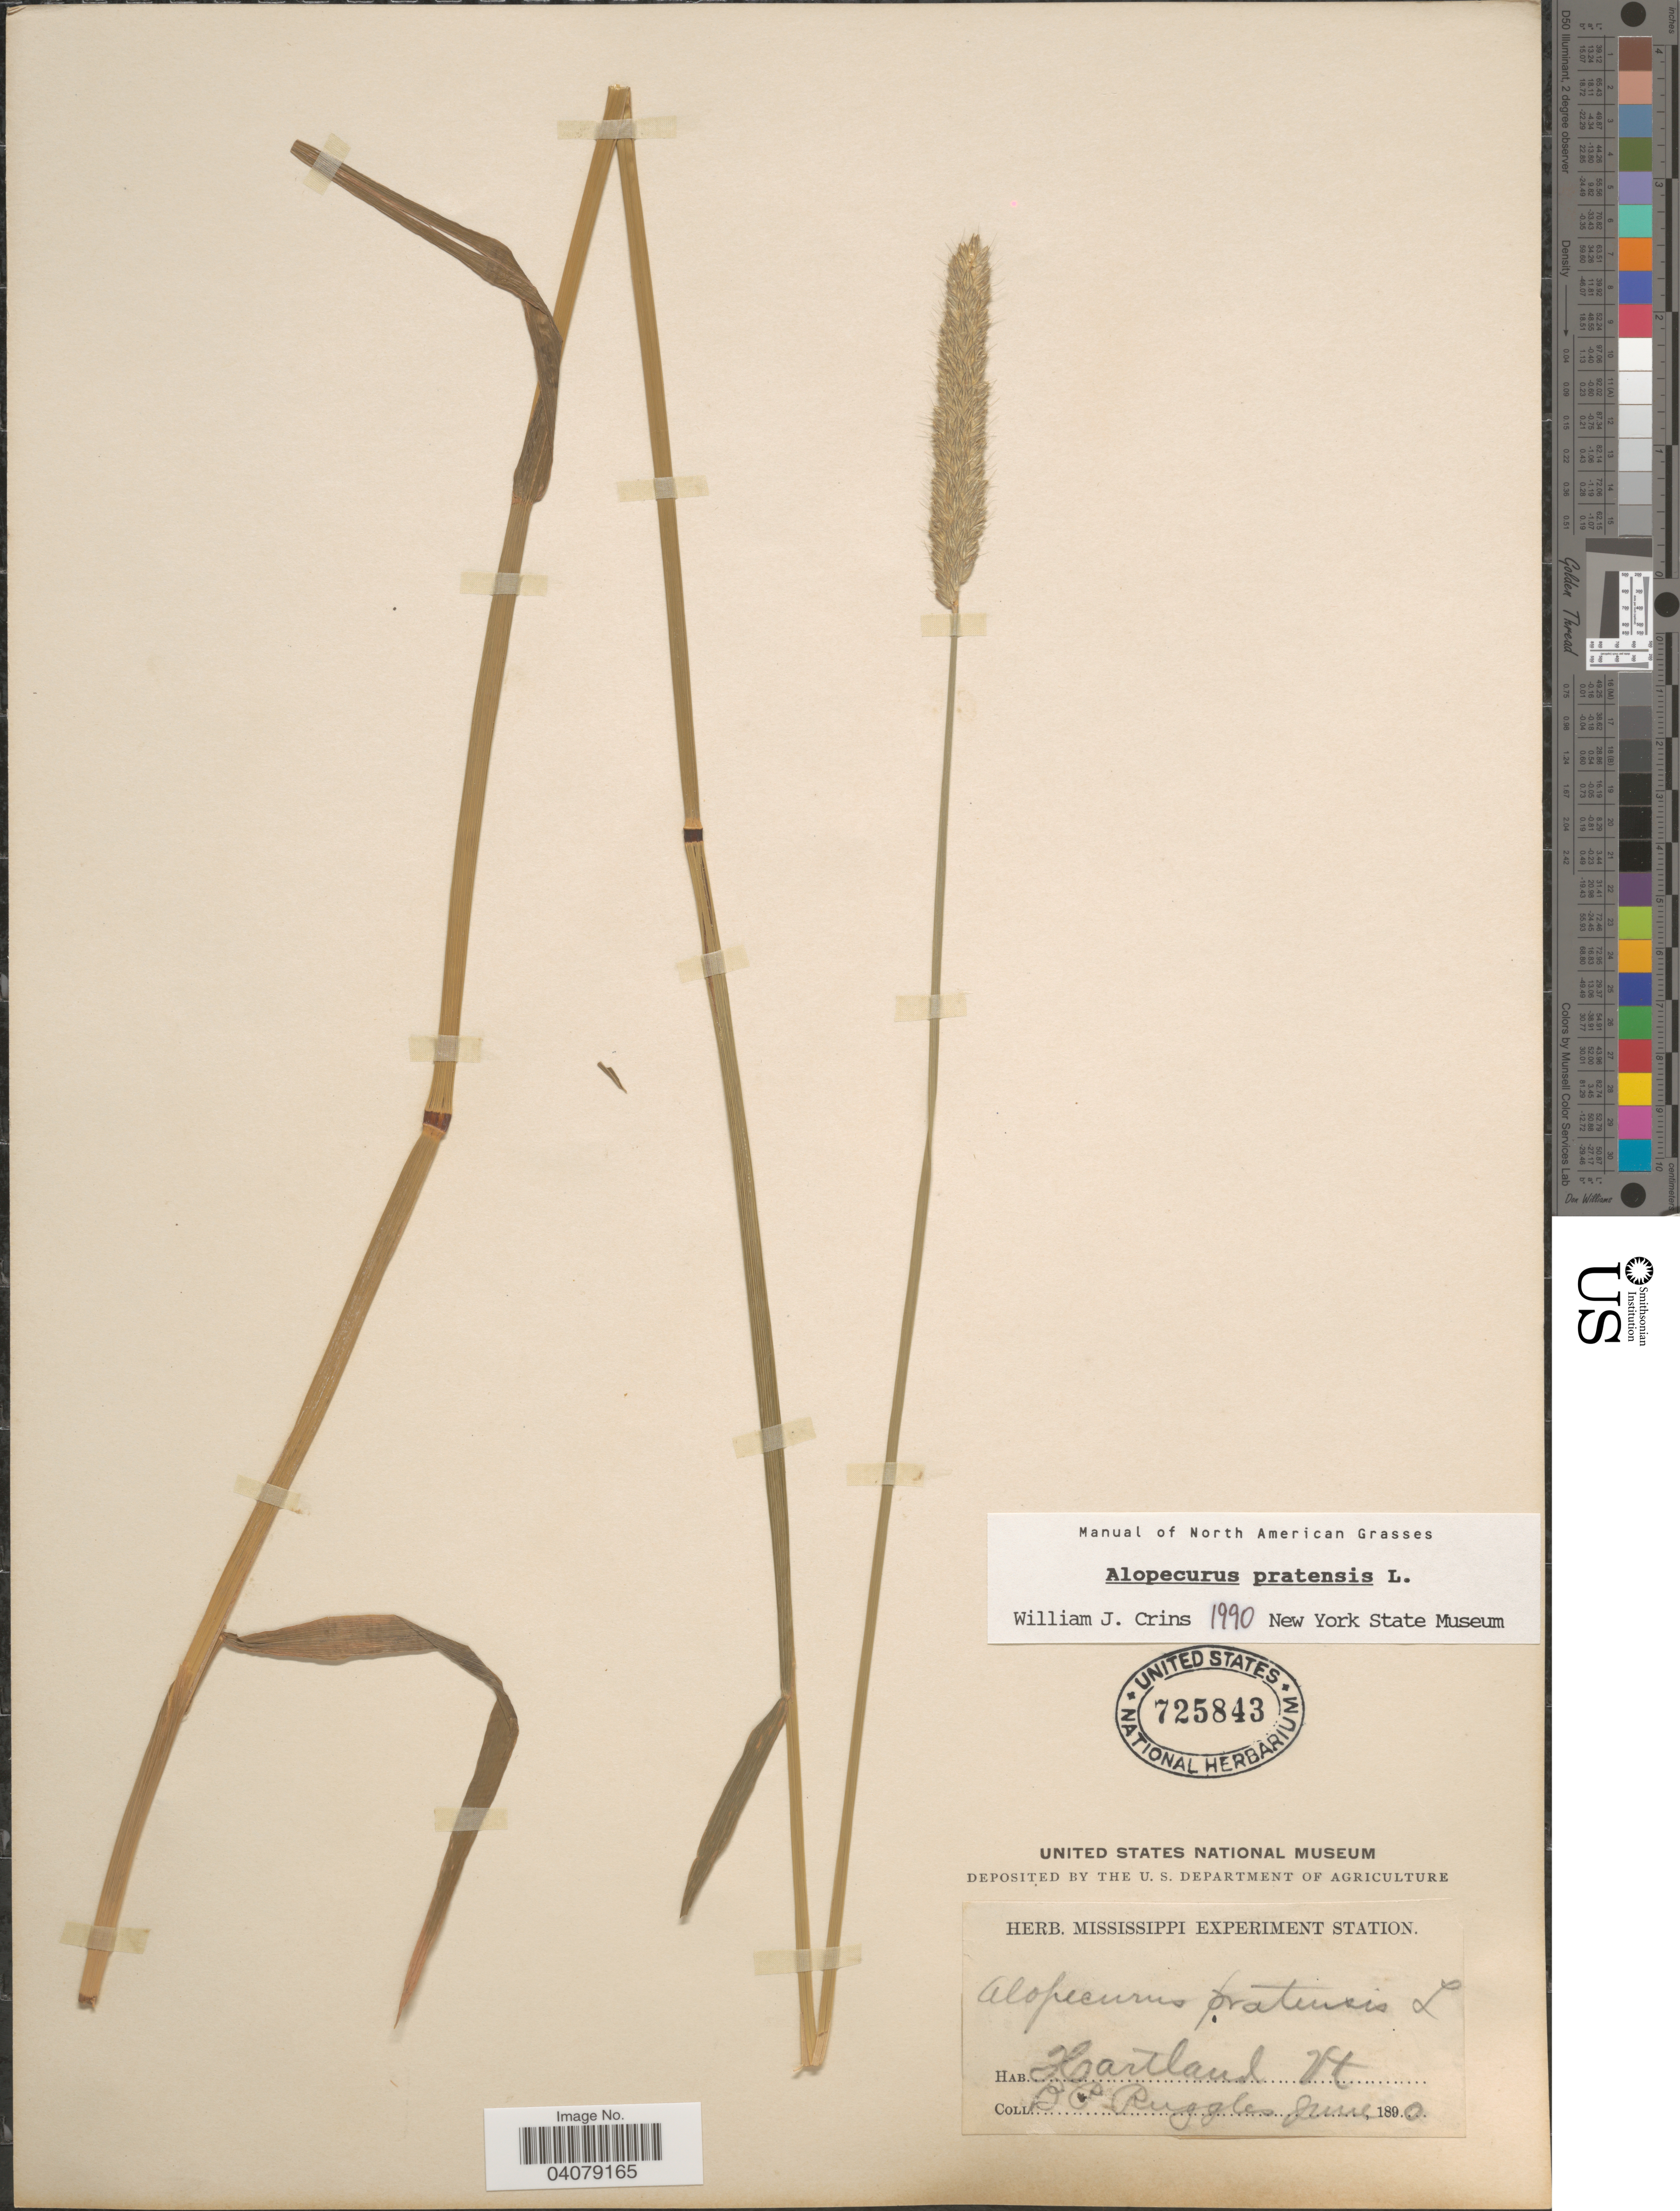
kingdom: Plantae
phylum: Tracheophyta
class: Liliopsida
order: Poales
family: Poaceae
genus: Alopecurus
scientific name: Alopecurus pratensis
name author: L.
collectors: B. Ruggles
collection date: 1890-06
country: United States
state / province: Vermont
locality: Hartland.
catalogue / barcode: US 725843